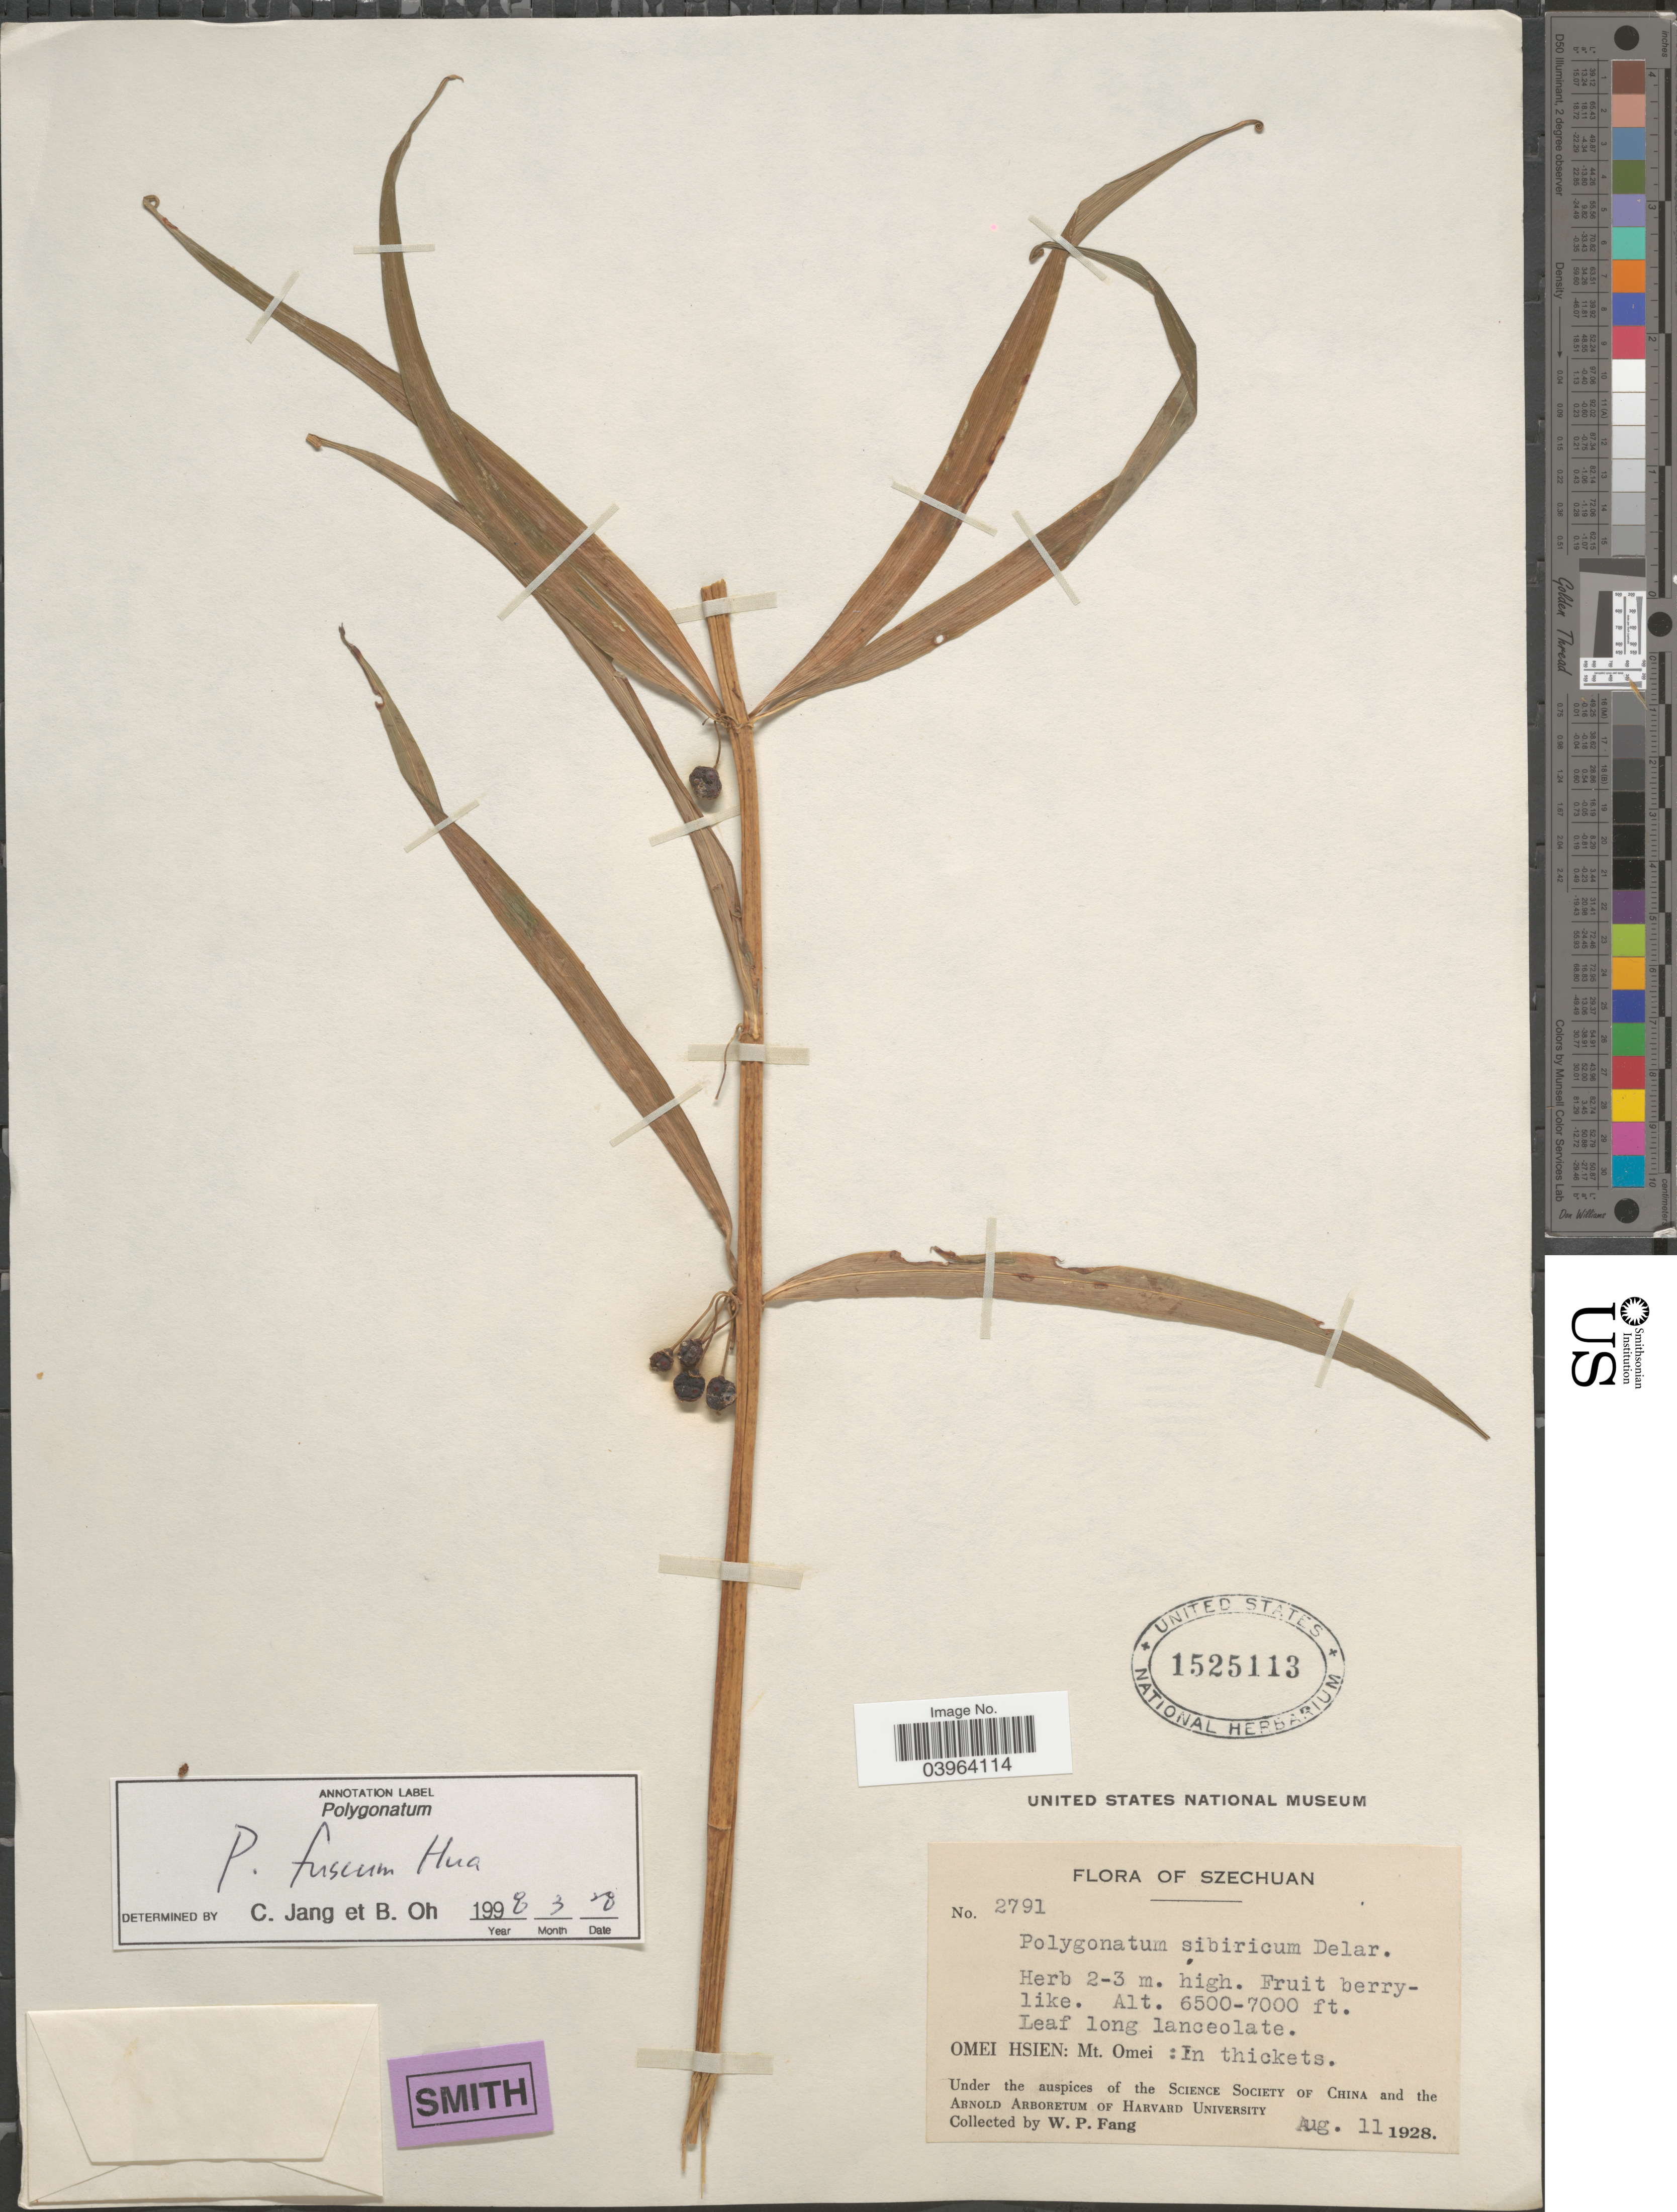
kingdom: Plantae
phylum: Tracheophyta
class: Liliopsida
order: Asparagales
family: Asparagaceae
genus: Polygonatum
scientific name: Polygonatum fuscum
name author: Hua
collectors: W. P. Fang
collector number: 2791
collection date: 1928-08-11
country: China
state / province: Sichuan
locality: Szechuan. Omei Hsien: Mt. Omei.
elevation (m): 1981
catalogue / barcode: US 1525113